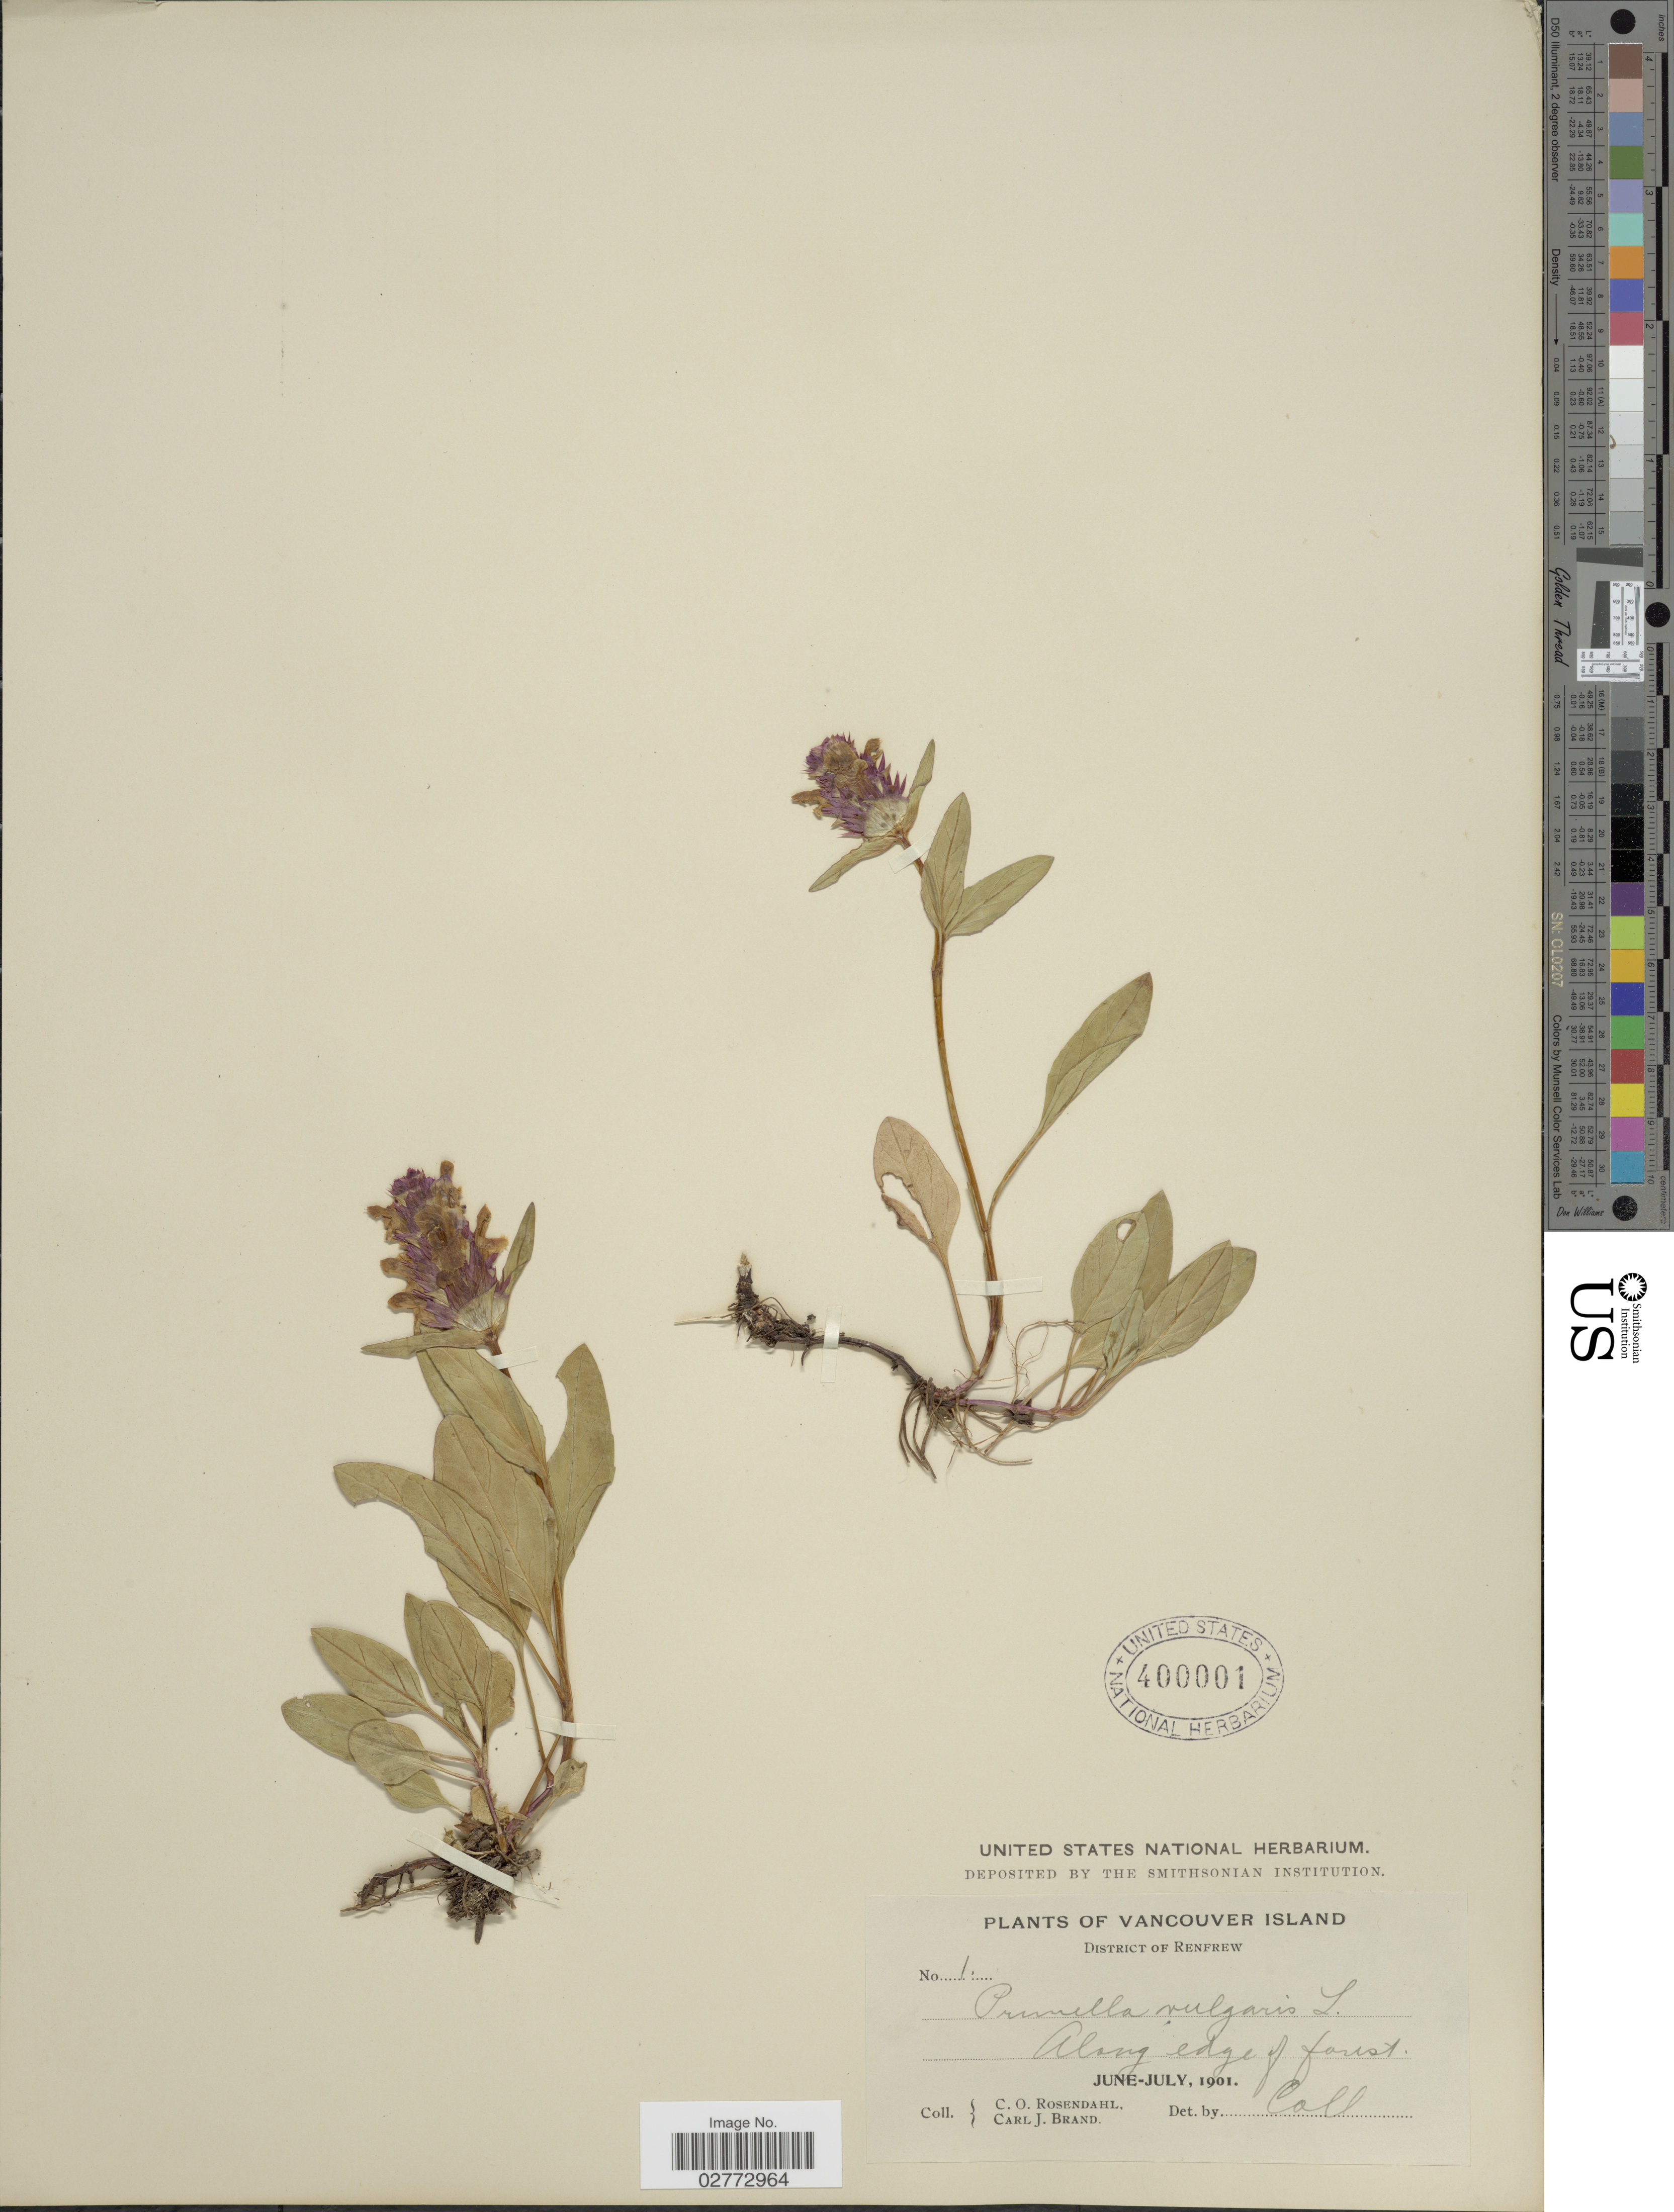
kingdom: Plantae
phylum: Tracheophyta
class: Magnoliopsida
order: Lamiales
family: Lamiaceae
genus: Prunella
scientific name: Prunella vulgaris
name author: L.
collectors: C. O. Rosendahl & C. J. Brand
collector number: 1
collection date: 1901-06/1901-07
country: Canada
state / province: British Columbia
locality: Vancouver Island. District of Renfrew. Along edge of forest.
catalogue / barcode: US 400001